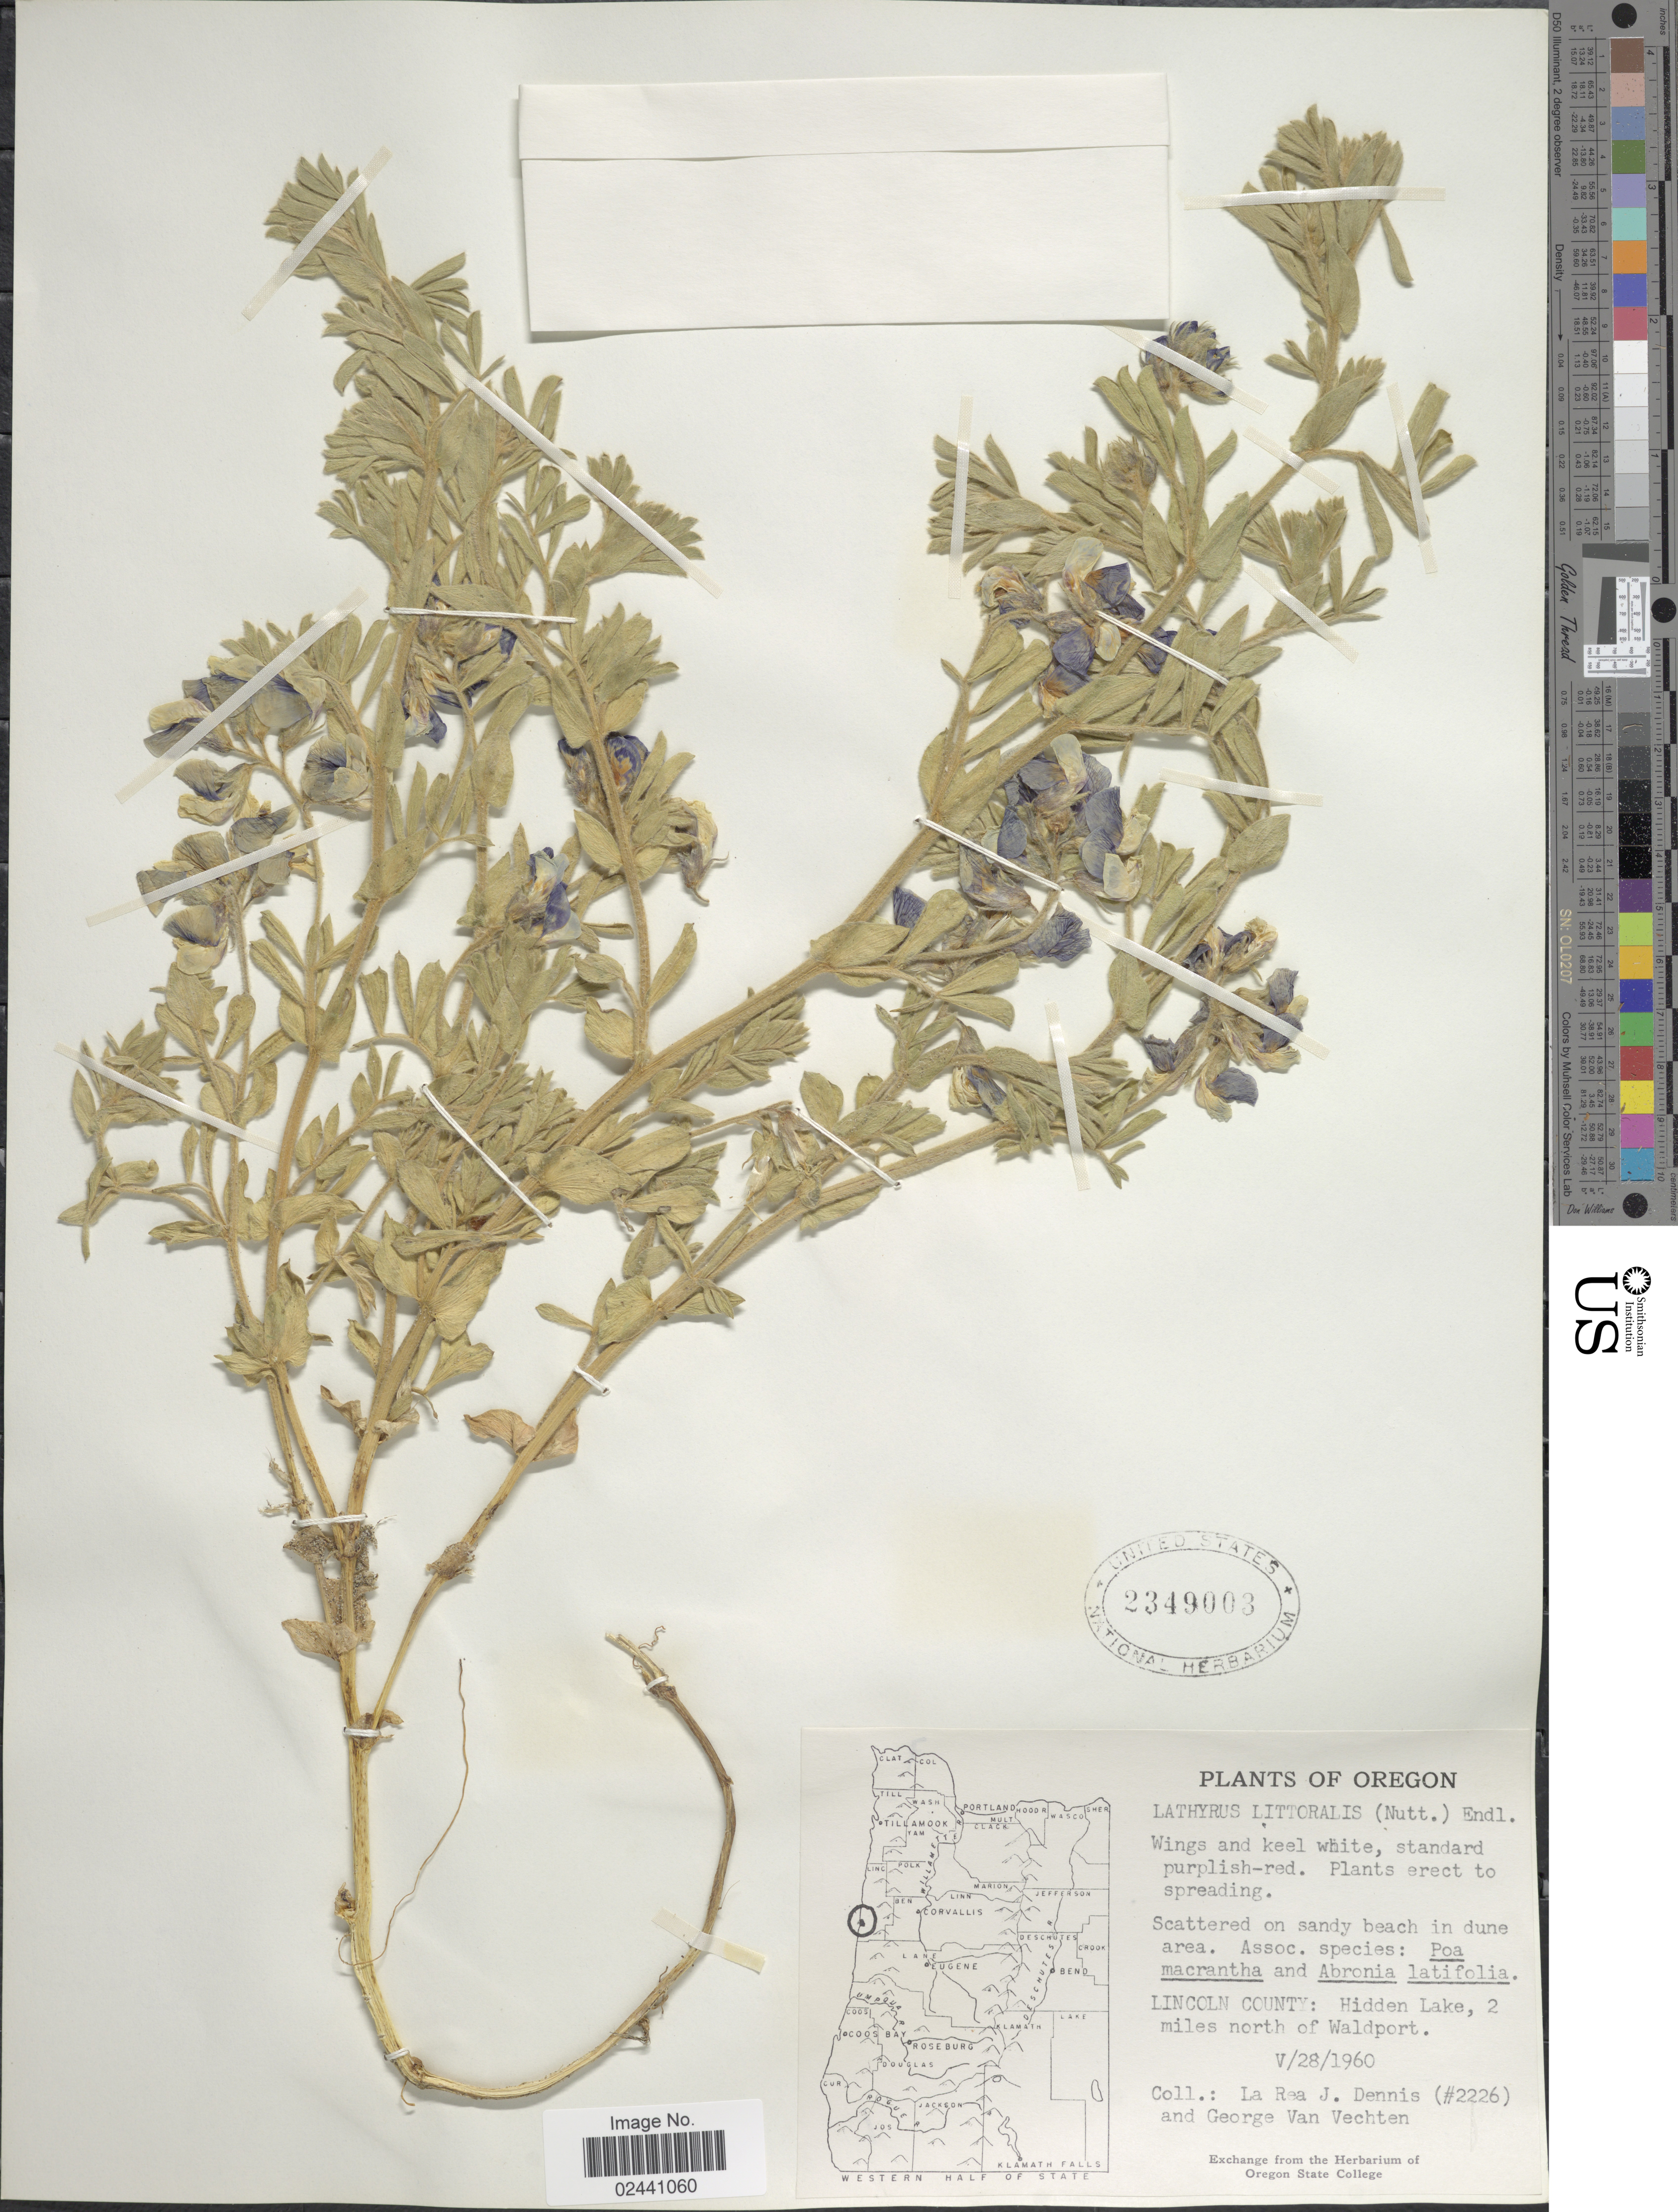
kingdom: Plantae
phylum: Tracheophyta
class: Magnoliopsida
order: Fabales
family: Fabaceae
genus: Lathyrus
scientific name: Lathyrus littoralis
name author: (Torr. & A. Gray) Walp.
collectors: L. Dennis & G. Vechten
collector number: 2226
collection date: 1960-05-28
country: United States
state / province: Oregon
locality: Lincoln County: Hidden Lake, 2 miles north of Waldport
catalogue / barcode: US 2349003